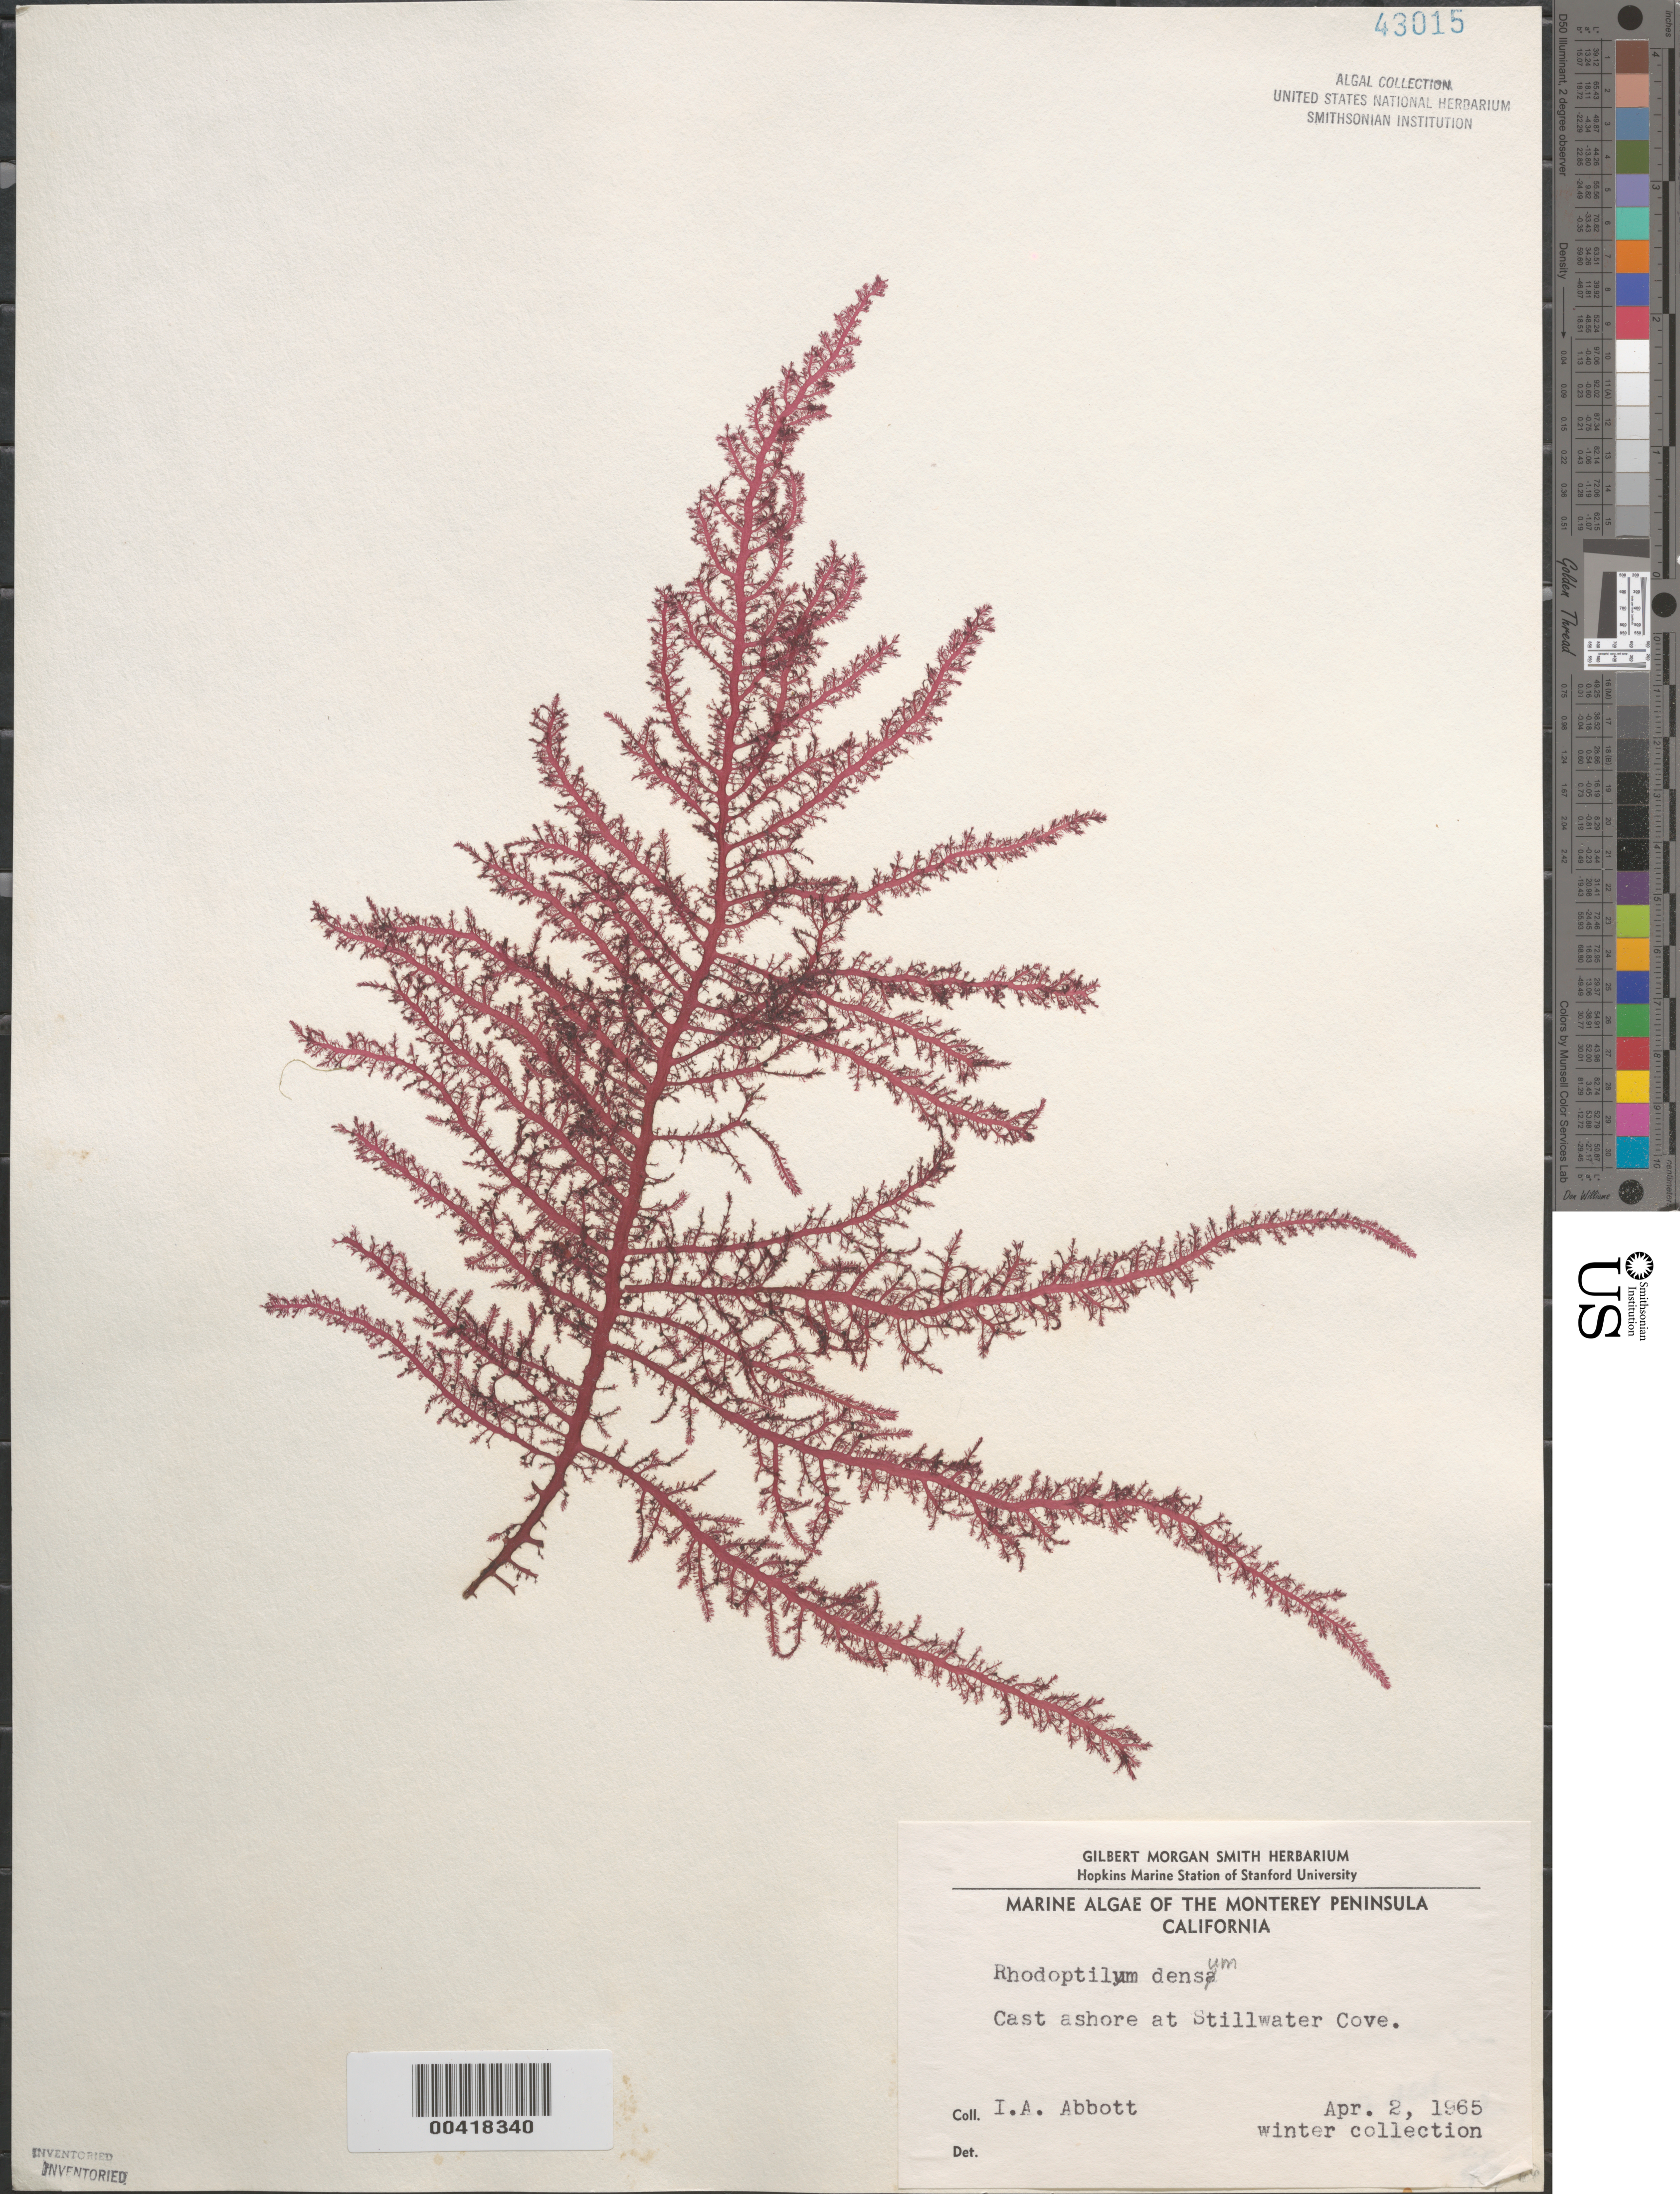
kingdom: Plantae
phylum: Rhodophyta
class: Florideophyceae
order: Ceramiales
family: Dasyaceae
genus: Rhodoptilum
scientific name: Rhodoptilum plumosum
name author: (Harv. & Bail.) Kylin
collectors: I. A. Abbott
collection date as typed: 02 Apr 1965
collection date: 1965-04-02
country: United States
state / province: California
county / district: Monterey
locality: Stillwater Cove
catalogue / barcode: US 43015